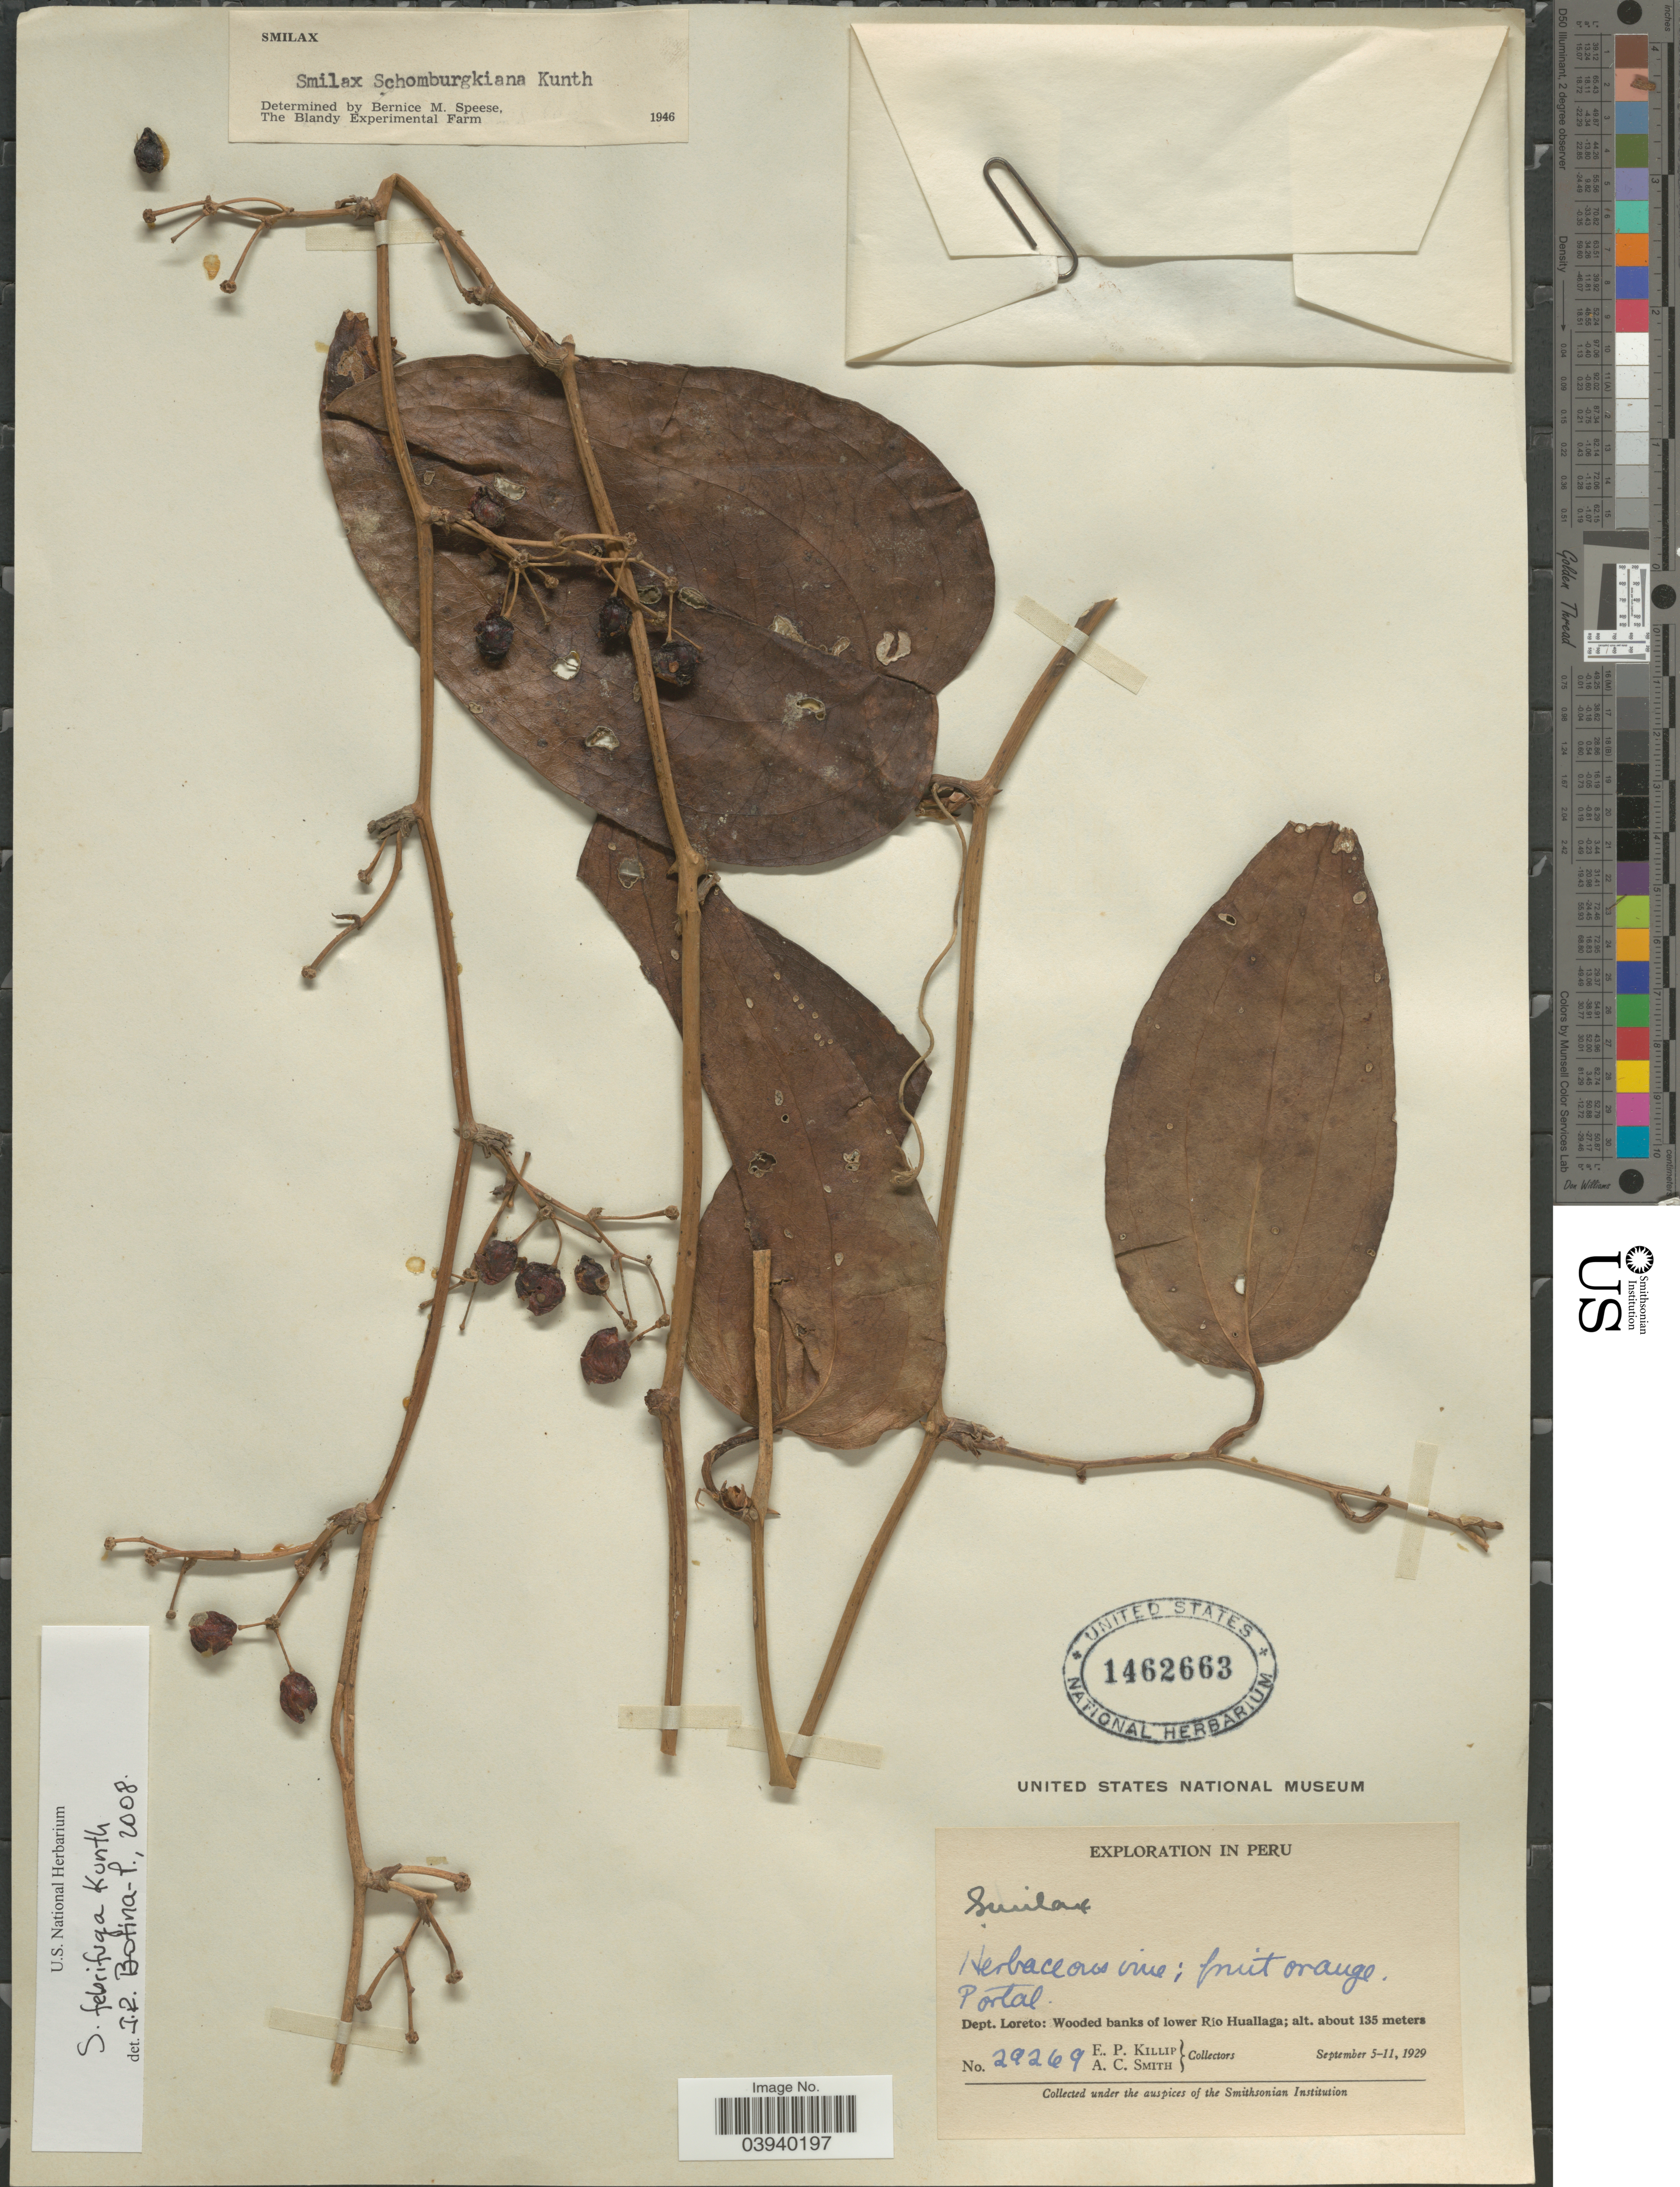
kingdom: Plantae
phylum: Tracheophyta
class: Liliopsida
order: Liliales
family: Smilacaceae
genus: Smilax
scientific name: Smilax febrifuga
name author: Kunth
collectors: E. P. Killip & A. C. Smith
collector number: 29269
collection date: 1929-09-05/1929-09-11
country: Peru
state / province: Loreto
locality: Dept. Loreto: Wooded banks of lower Río Huallaga.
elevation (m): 135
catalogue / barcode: US 1462663